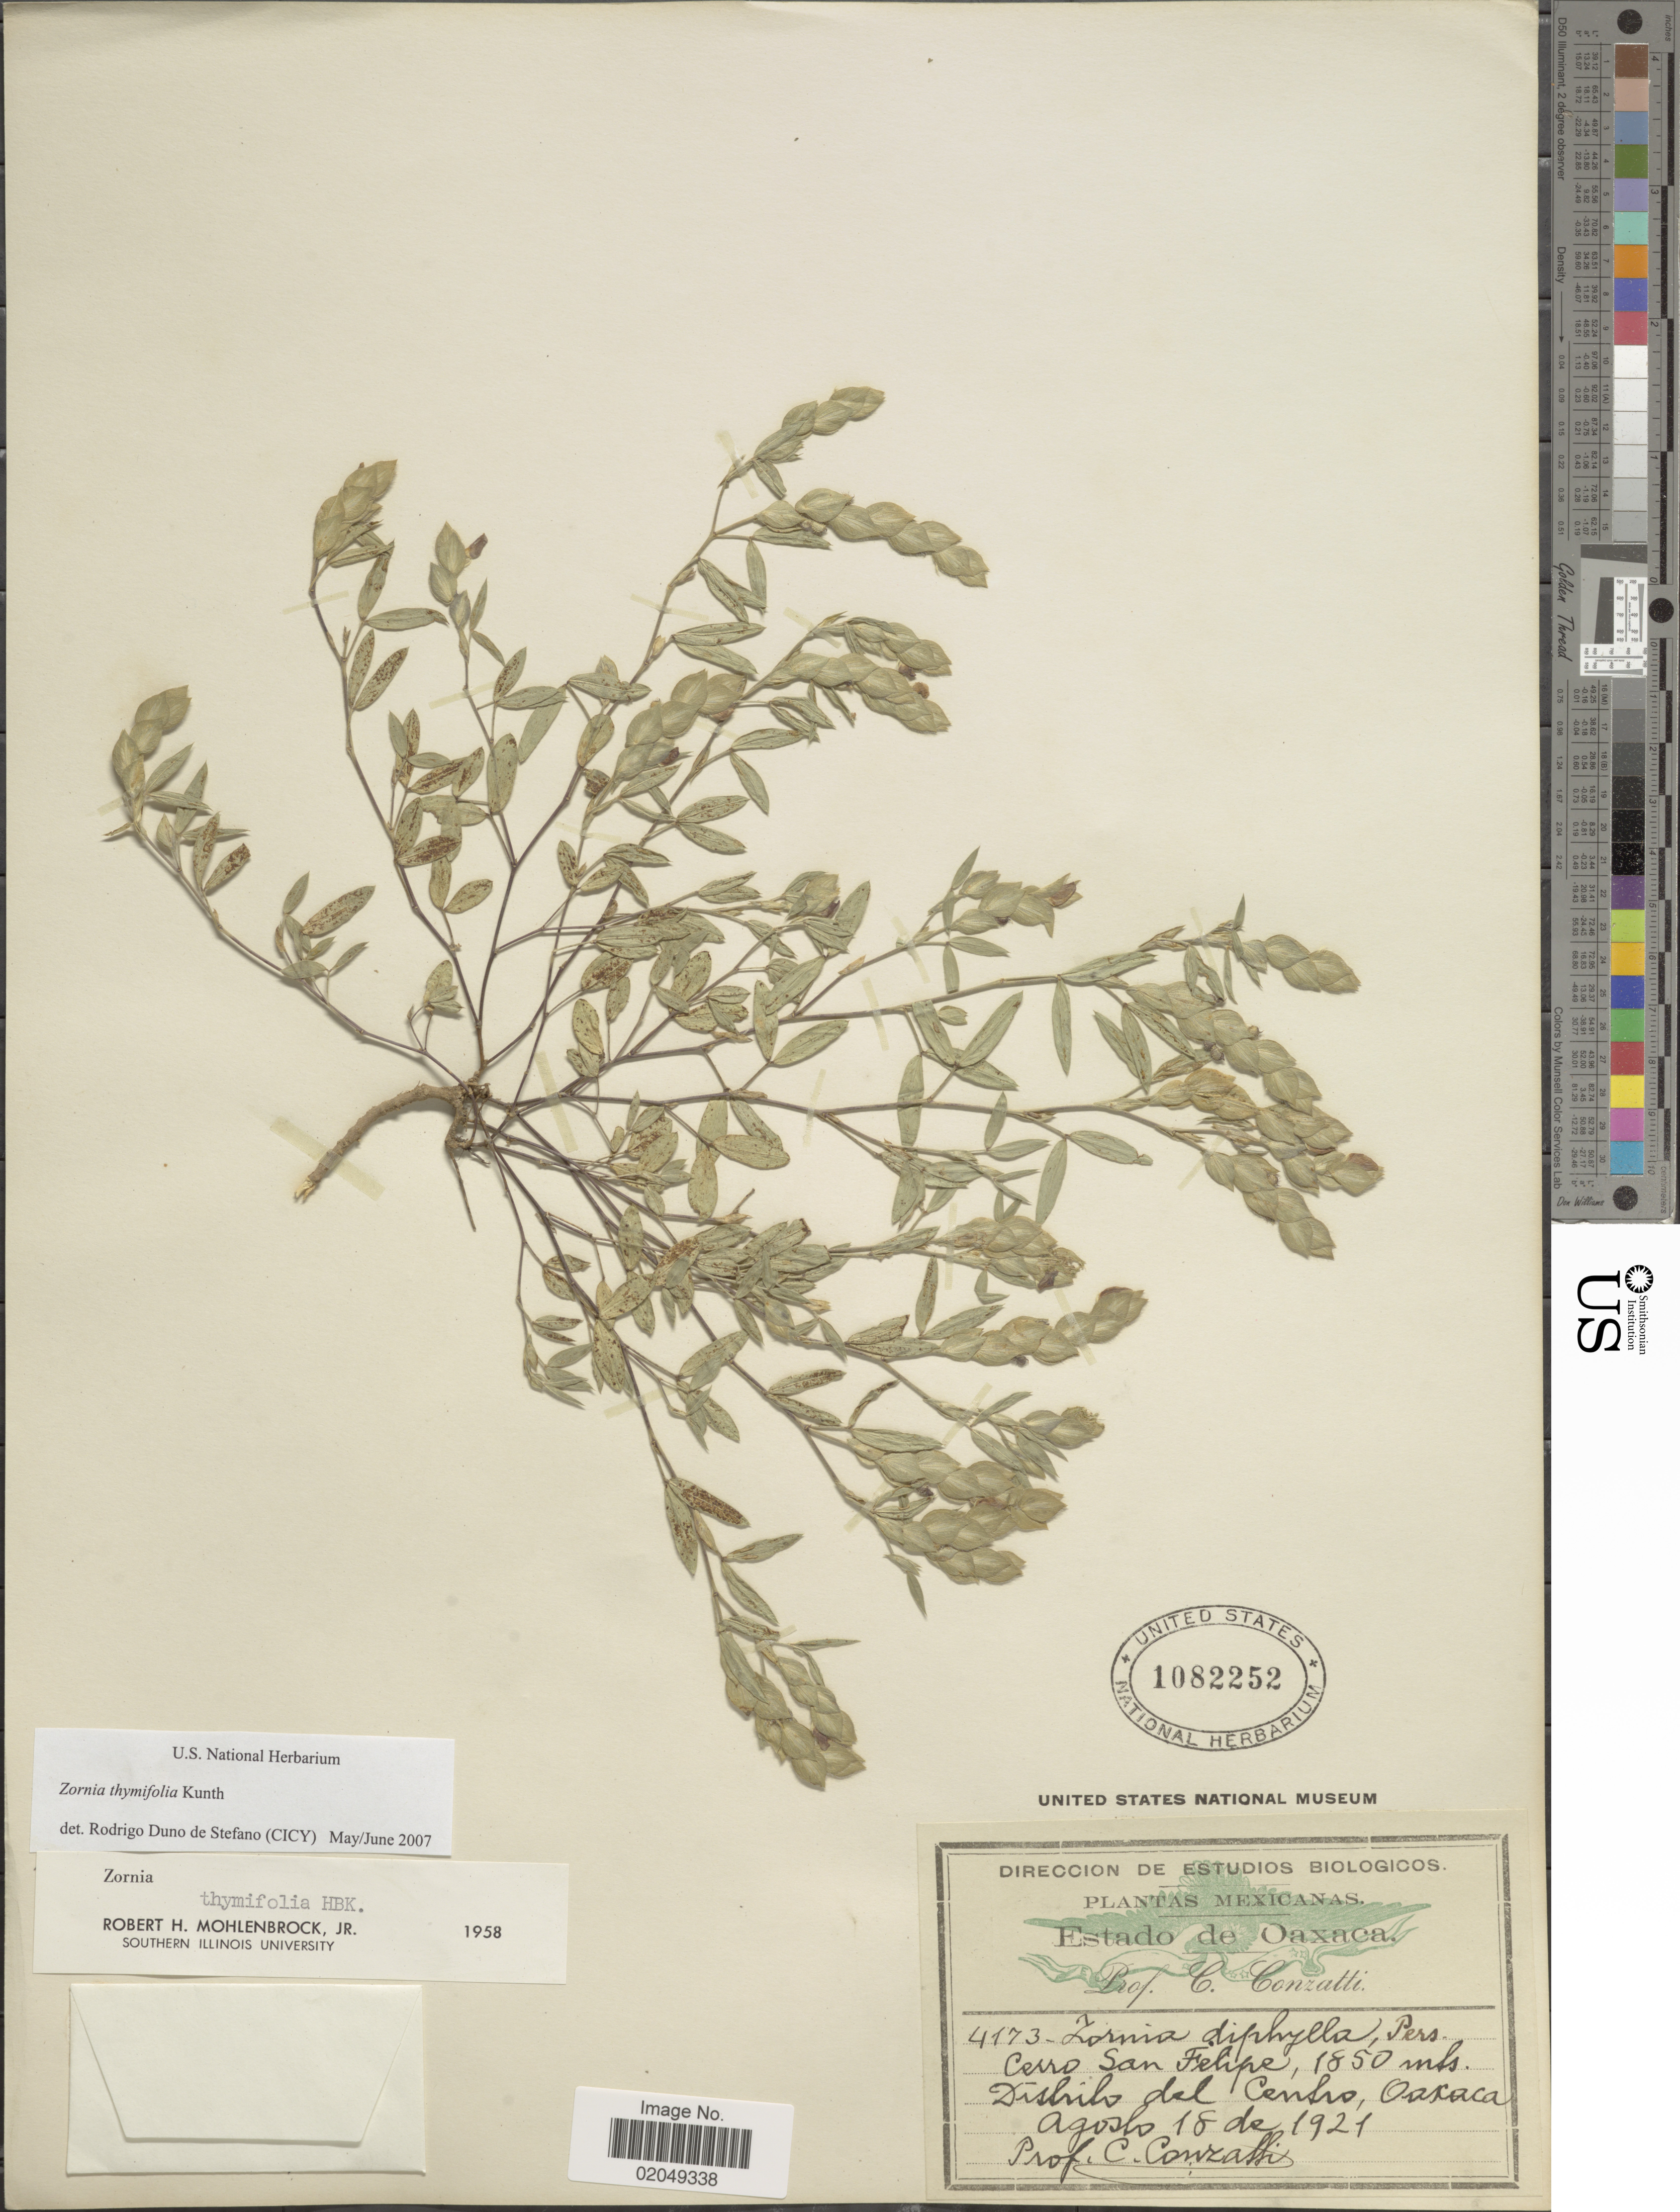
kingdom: Plantae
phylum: Tracheophyta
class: Magnoliopsida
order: Fabales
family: Fabaceae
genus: Zornia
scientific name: Zornia thymifolia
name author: Kunth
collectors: C. Conzatti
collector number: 4173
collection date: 1921-08-18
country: Mexico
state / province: Oaxaca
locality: Cerro San Felipe, Distrito del Centro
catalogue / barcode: US 1082252